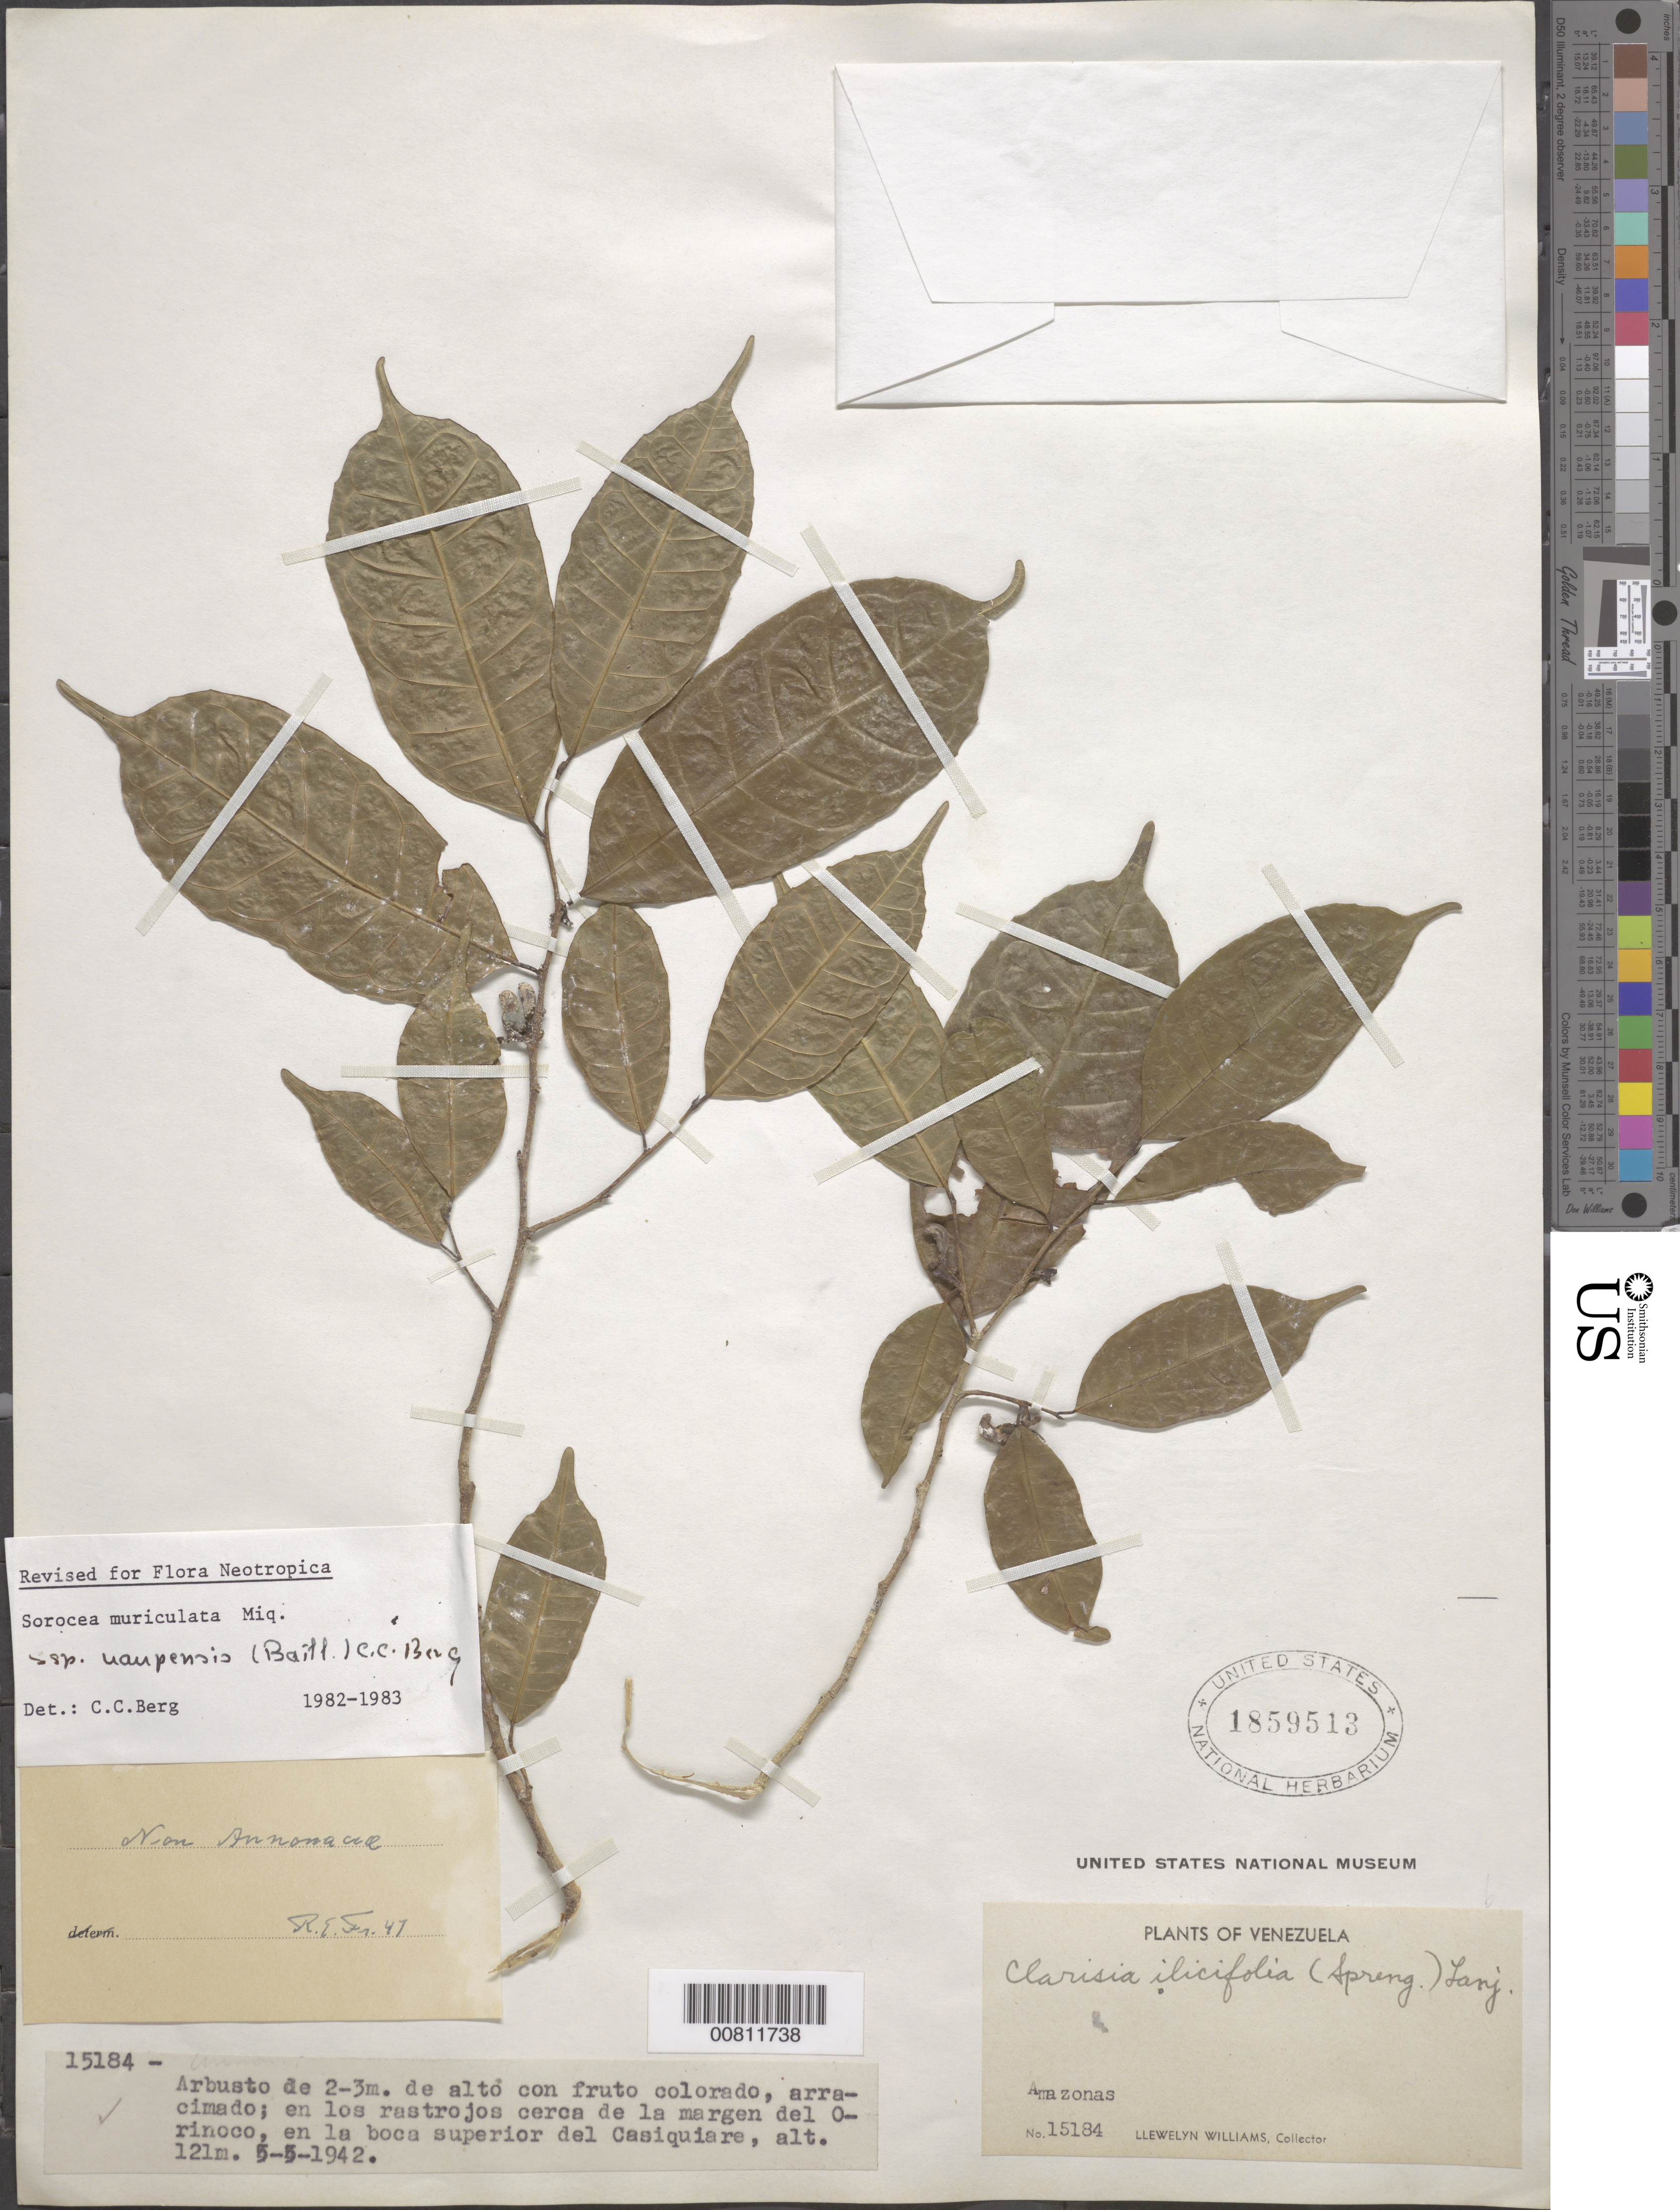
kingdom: Plantae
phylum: Tracheophyta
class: Magnoliopsida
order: Rosales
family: Moraceae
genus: Sorocea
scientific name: Sorocea muriculata subsp. uaupensis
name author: Miq.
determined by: Berg, C. C.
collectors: Ll. Williams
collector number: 15184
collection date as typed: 5-May-42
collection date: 1942-05-05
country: Venezuela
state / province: Amazonas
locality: Río Casiquiare, Orinoco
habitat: Rastrojos cerca de la margen del rio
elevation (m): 121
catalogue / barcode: US 1859513